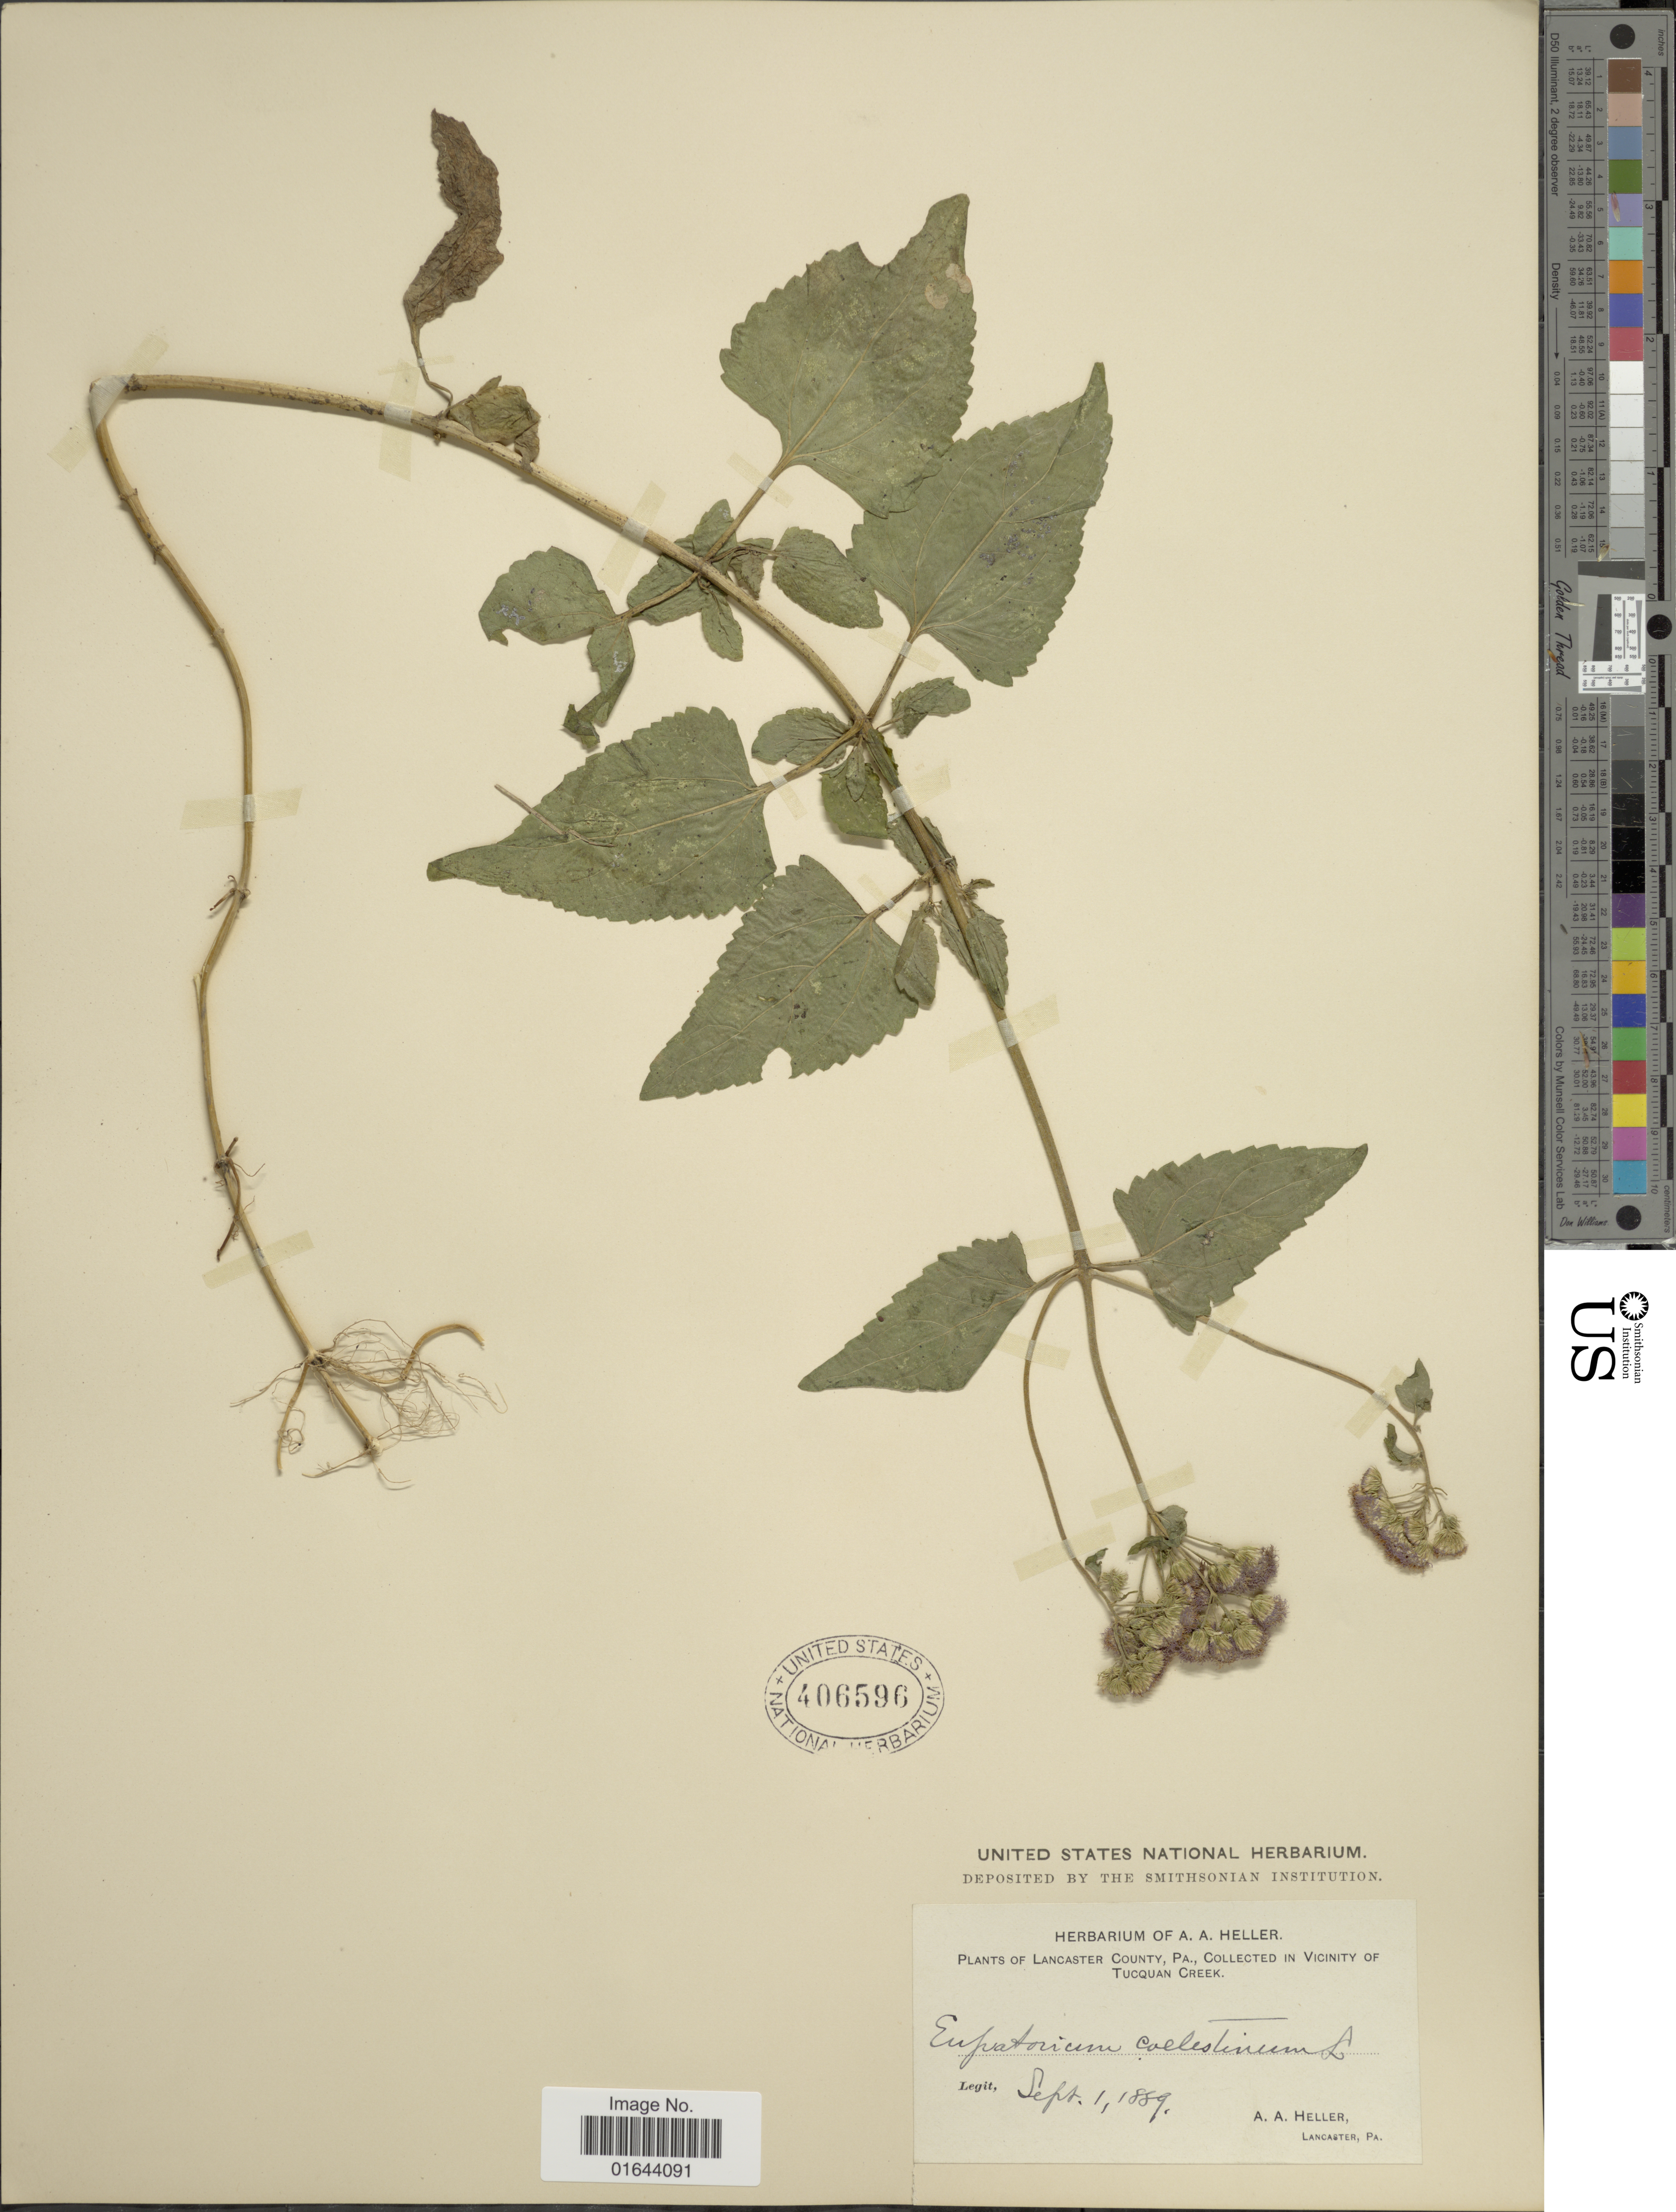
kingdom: Plantae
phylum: Tracheophyta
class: Magnoliopsida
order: Asterales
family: Asteraceae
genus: Conoclinium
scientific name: Conoclinium coelestinum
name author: (L.) DC.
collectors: A. A. Heller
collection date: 1889-09-01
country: United States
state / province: Pennsylvania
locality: Lancaster County, in Vicinity of Tucquan Creek.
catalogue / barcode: US 406596